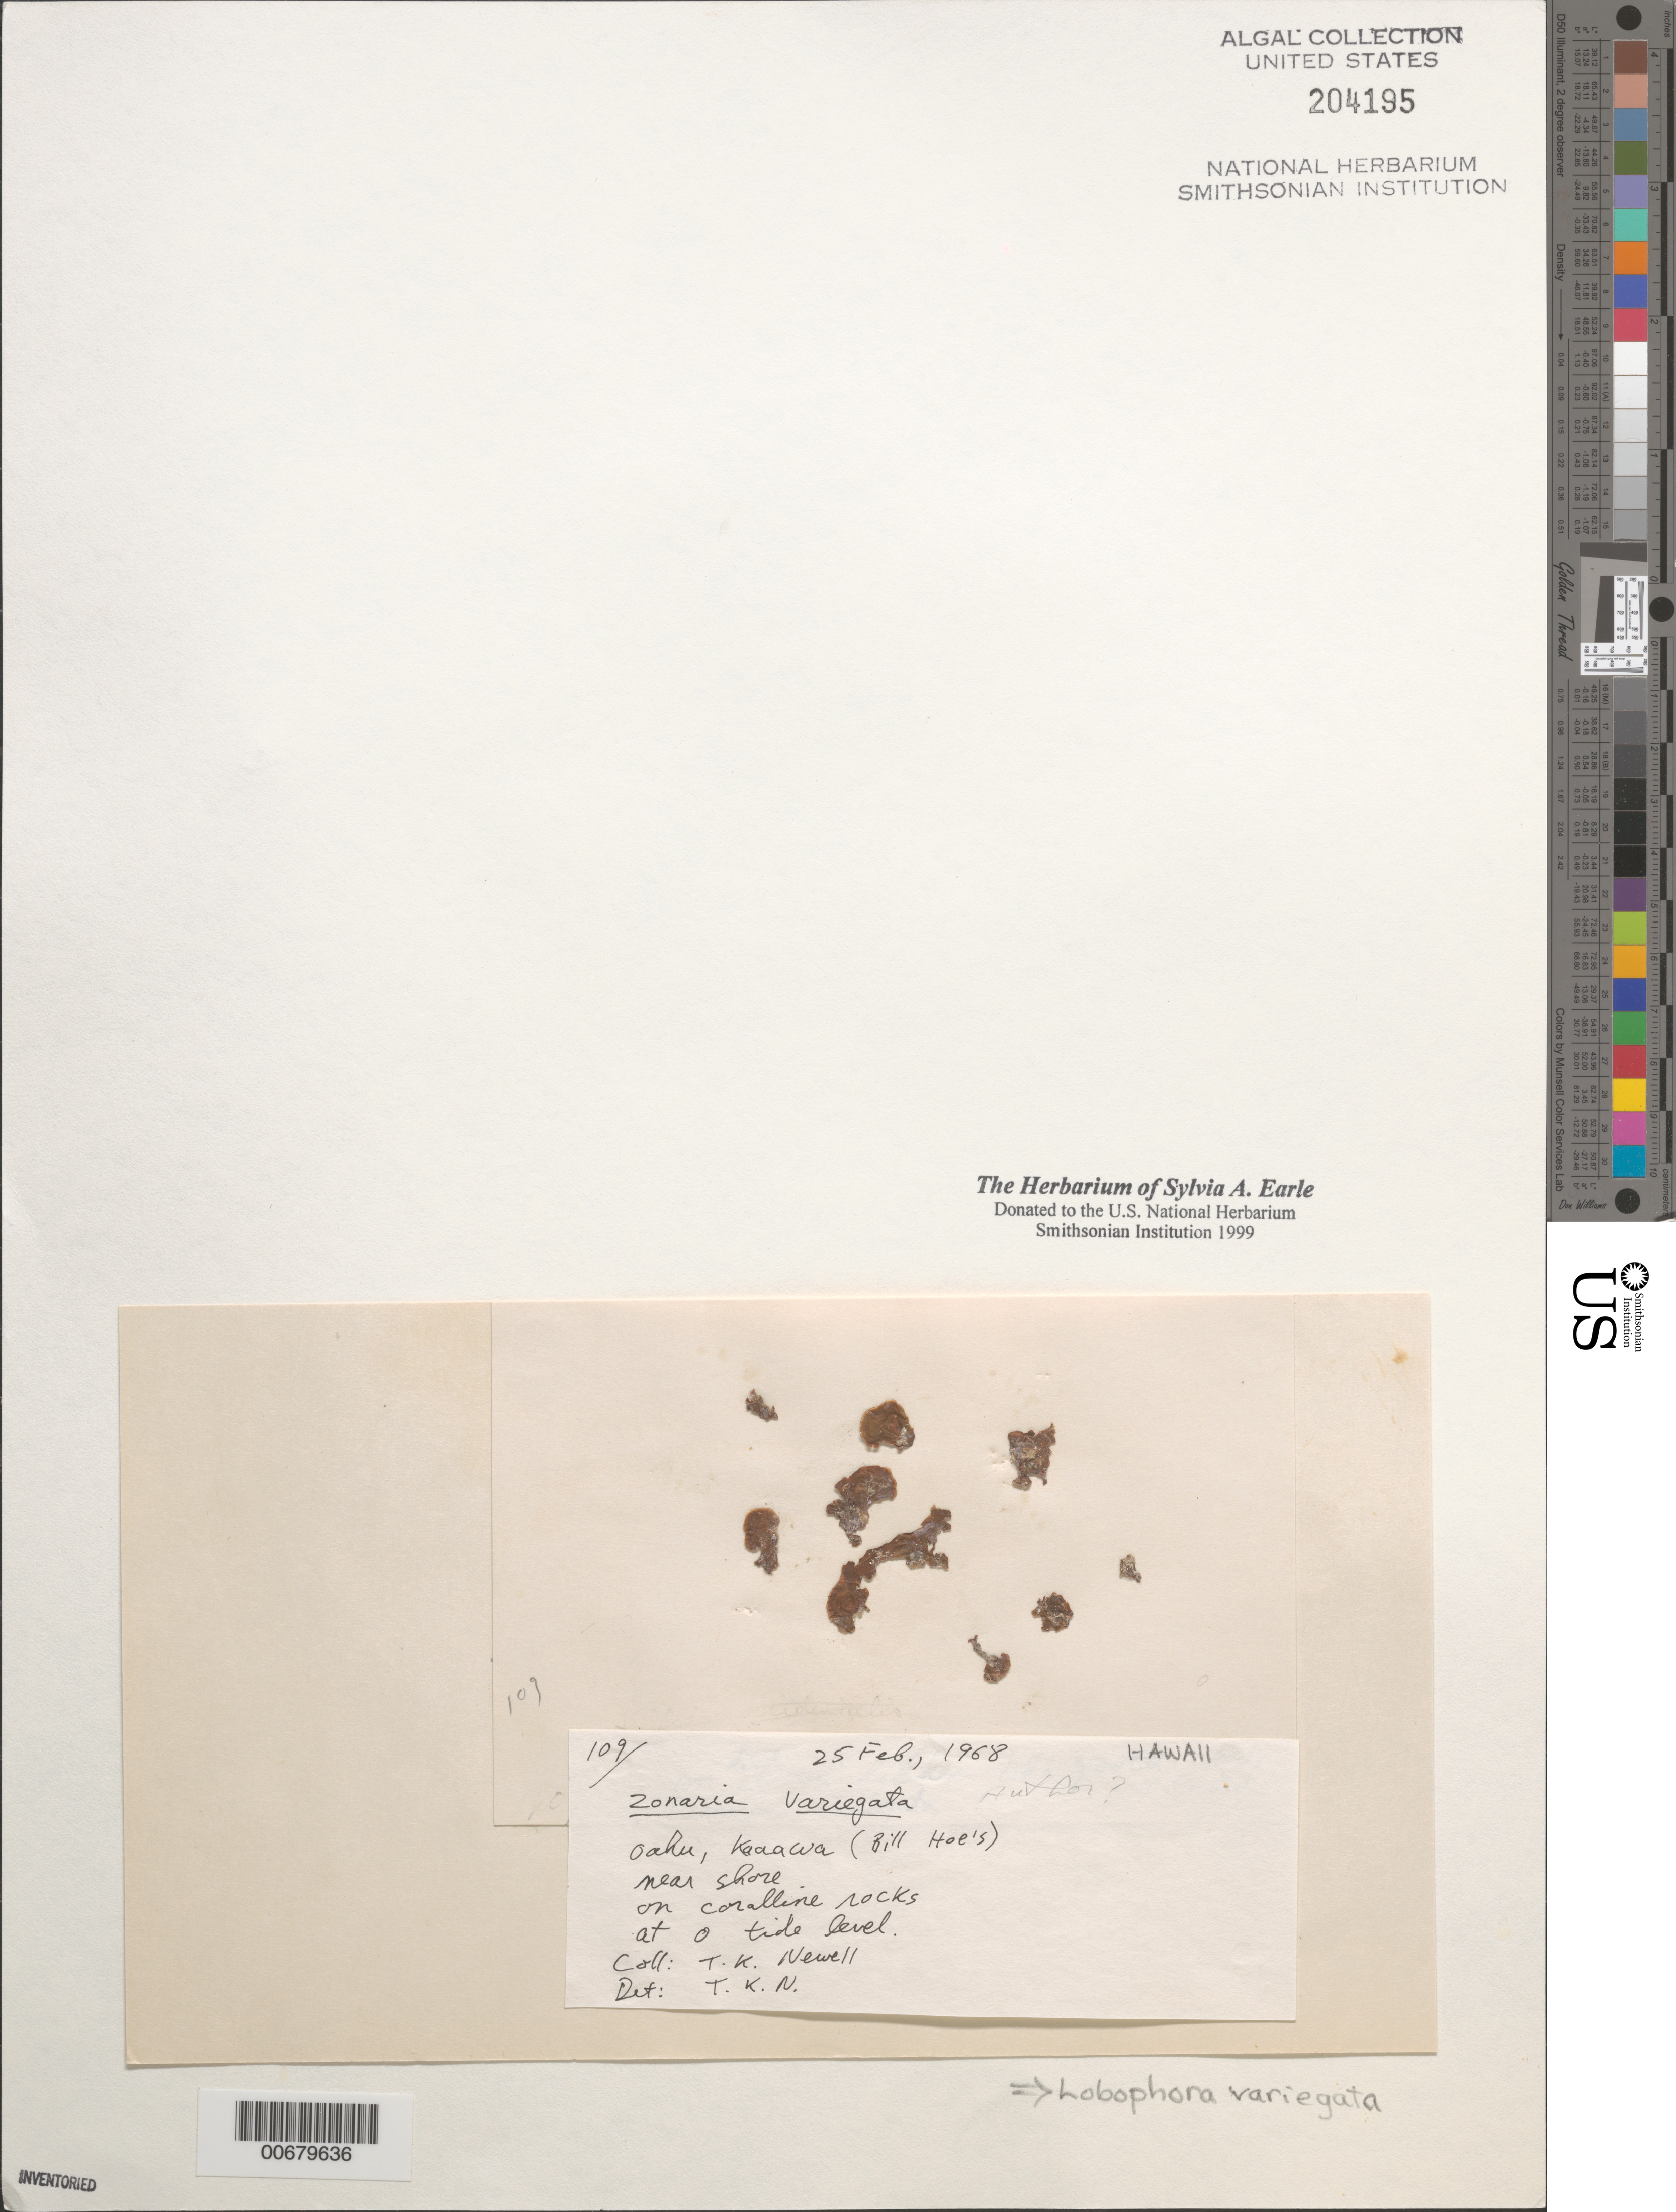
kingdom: Chromista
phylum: Ochrophyta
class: Phaeophyceae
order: Dictyotales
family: Dictyotaceae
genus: Lobophora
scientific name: Lobophora variegata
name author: (J.V.Lamouroux) Womersley & E.C. Oliveira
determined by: Newell, Thomas K.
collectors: T. K. Newell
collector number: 109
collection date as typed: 25 Feb 1968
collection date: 1968-02-25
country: United States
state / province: Hawaii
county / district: Honolulu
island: Oahu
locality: Kaaawa, Bill Hoe's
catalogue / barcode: US 204195